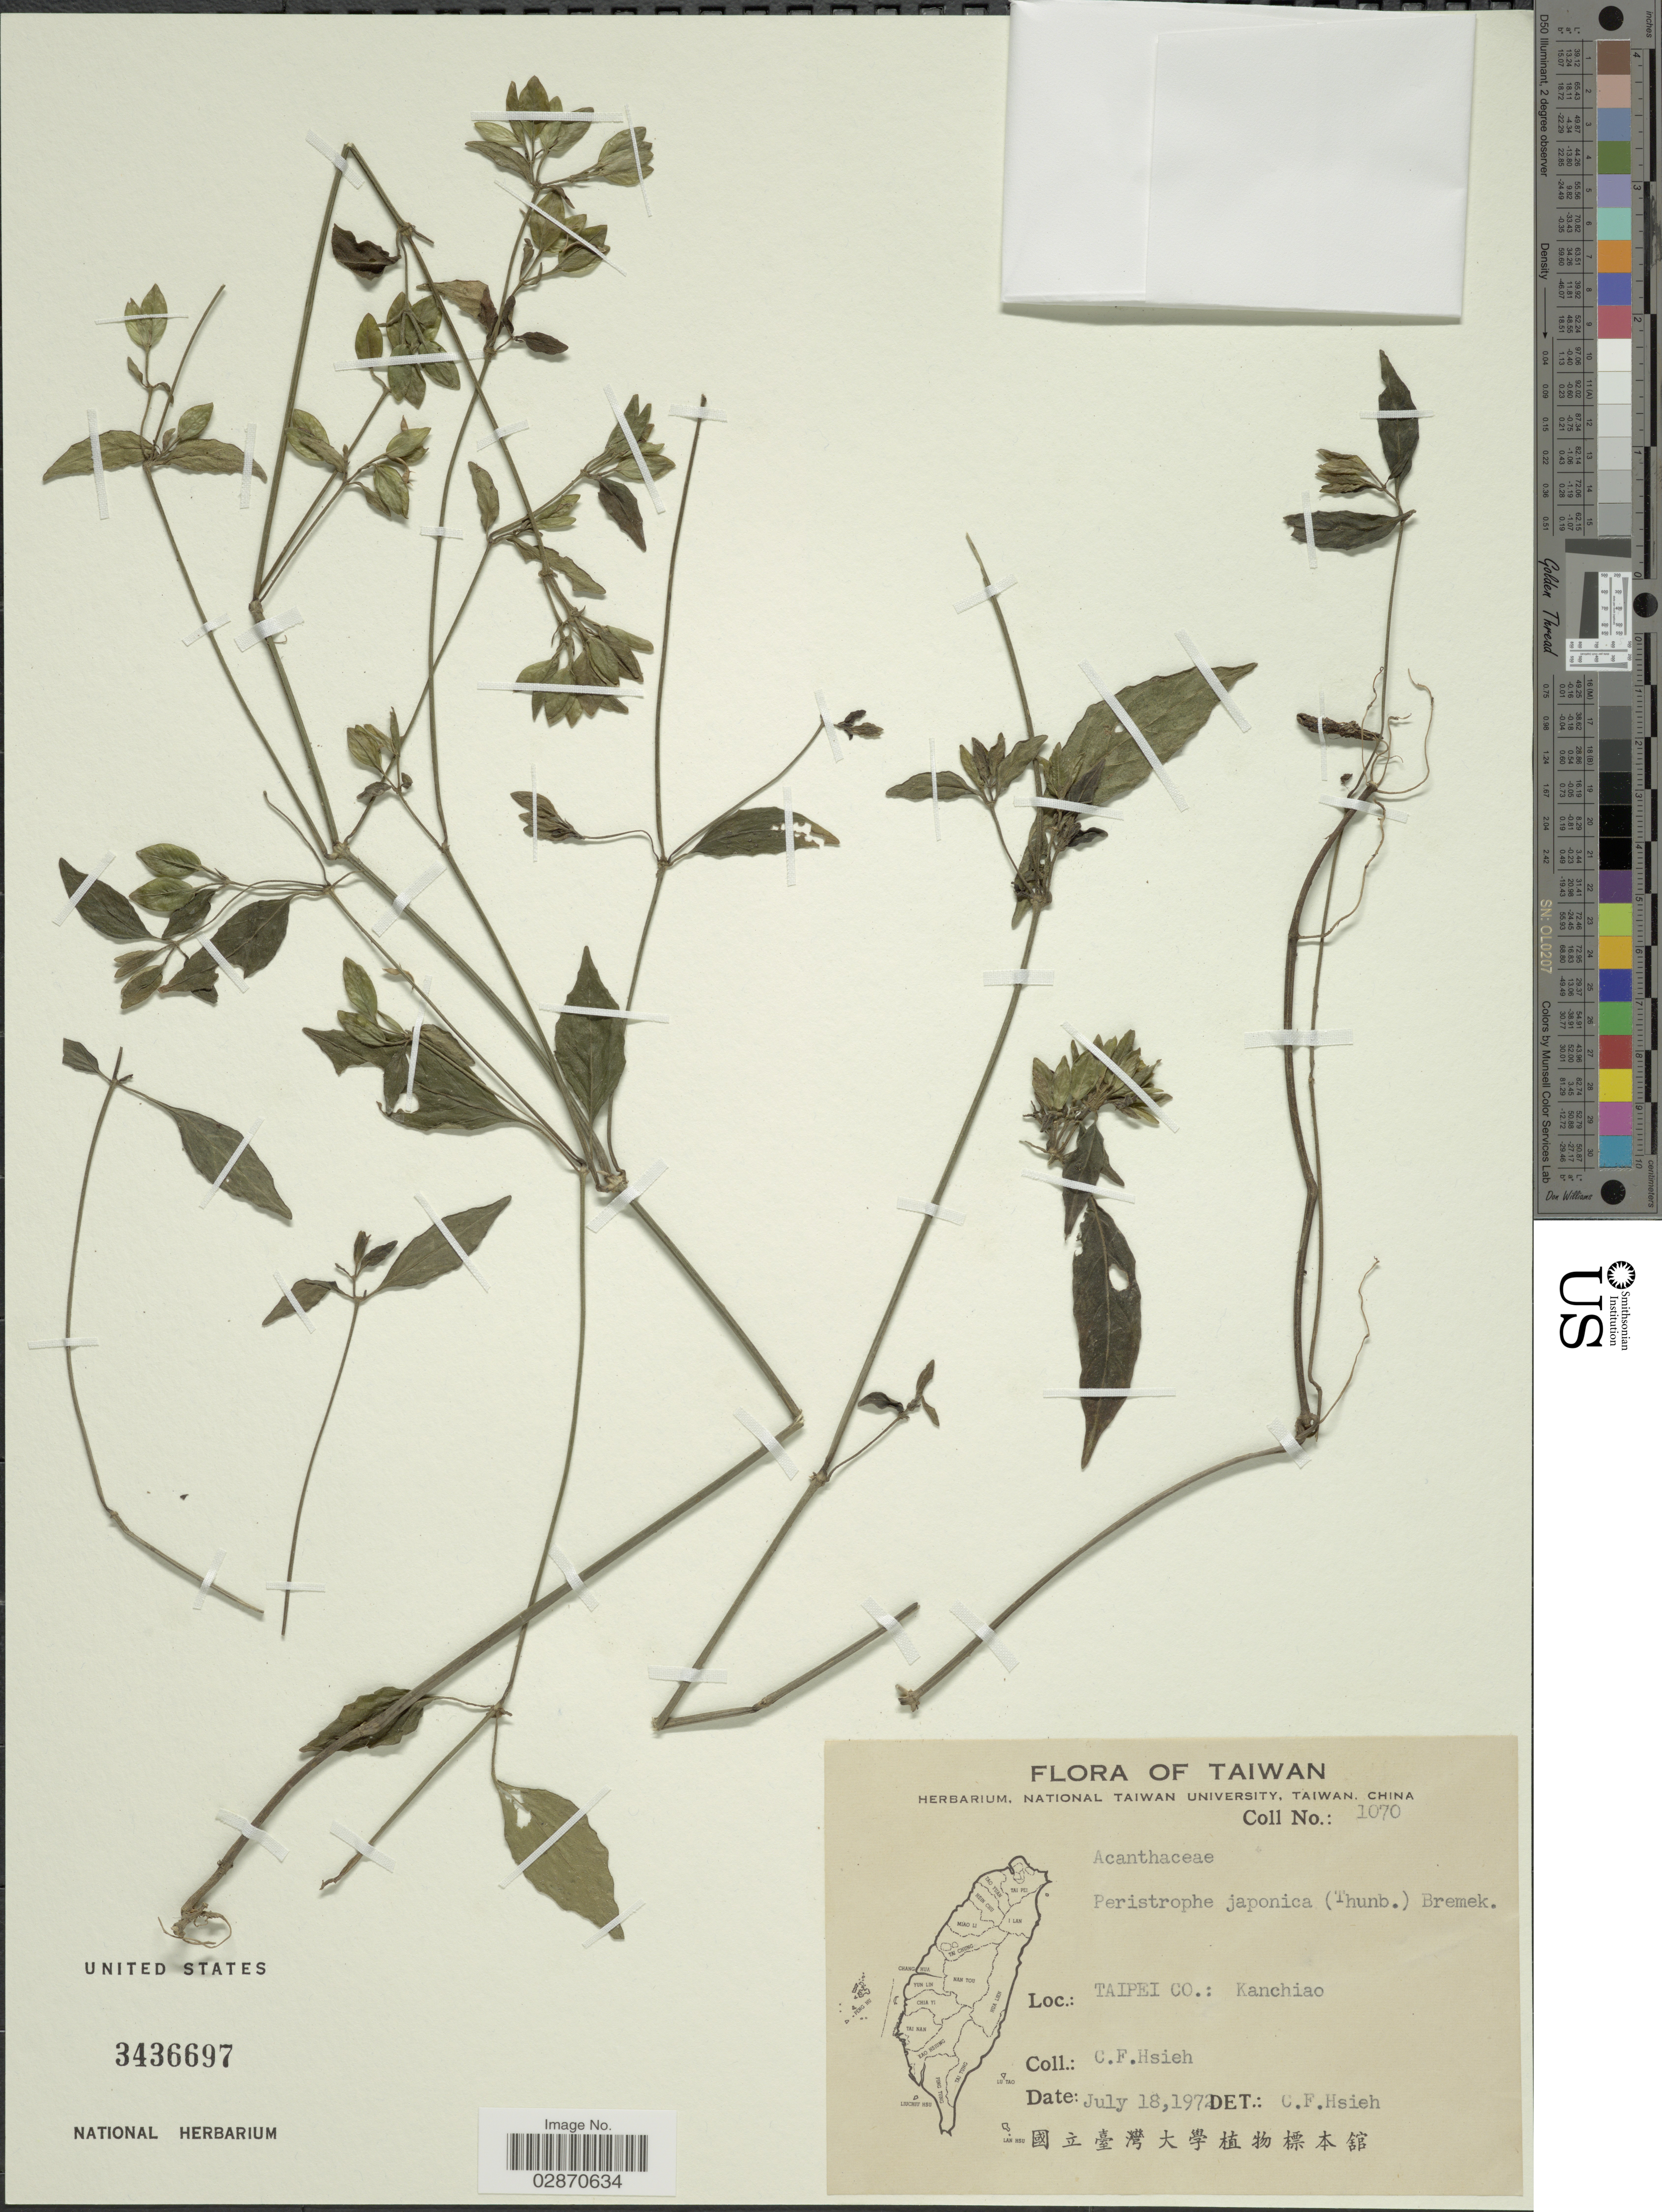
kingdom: Plantae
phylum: Tracheophyta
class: Magnoliopsida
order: Lamiales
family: Acanthaceae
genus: Peristrophe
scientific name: Peristrophe japonica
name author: (Thunb.) Bremek.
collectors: C. F. Hsieh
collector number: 1070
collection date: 1972-07-18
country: Taiwan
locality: Taipei Co.: Kanchiao.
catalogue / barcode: US 3436697